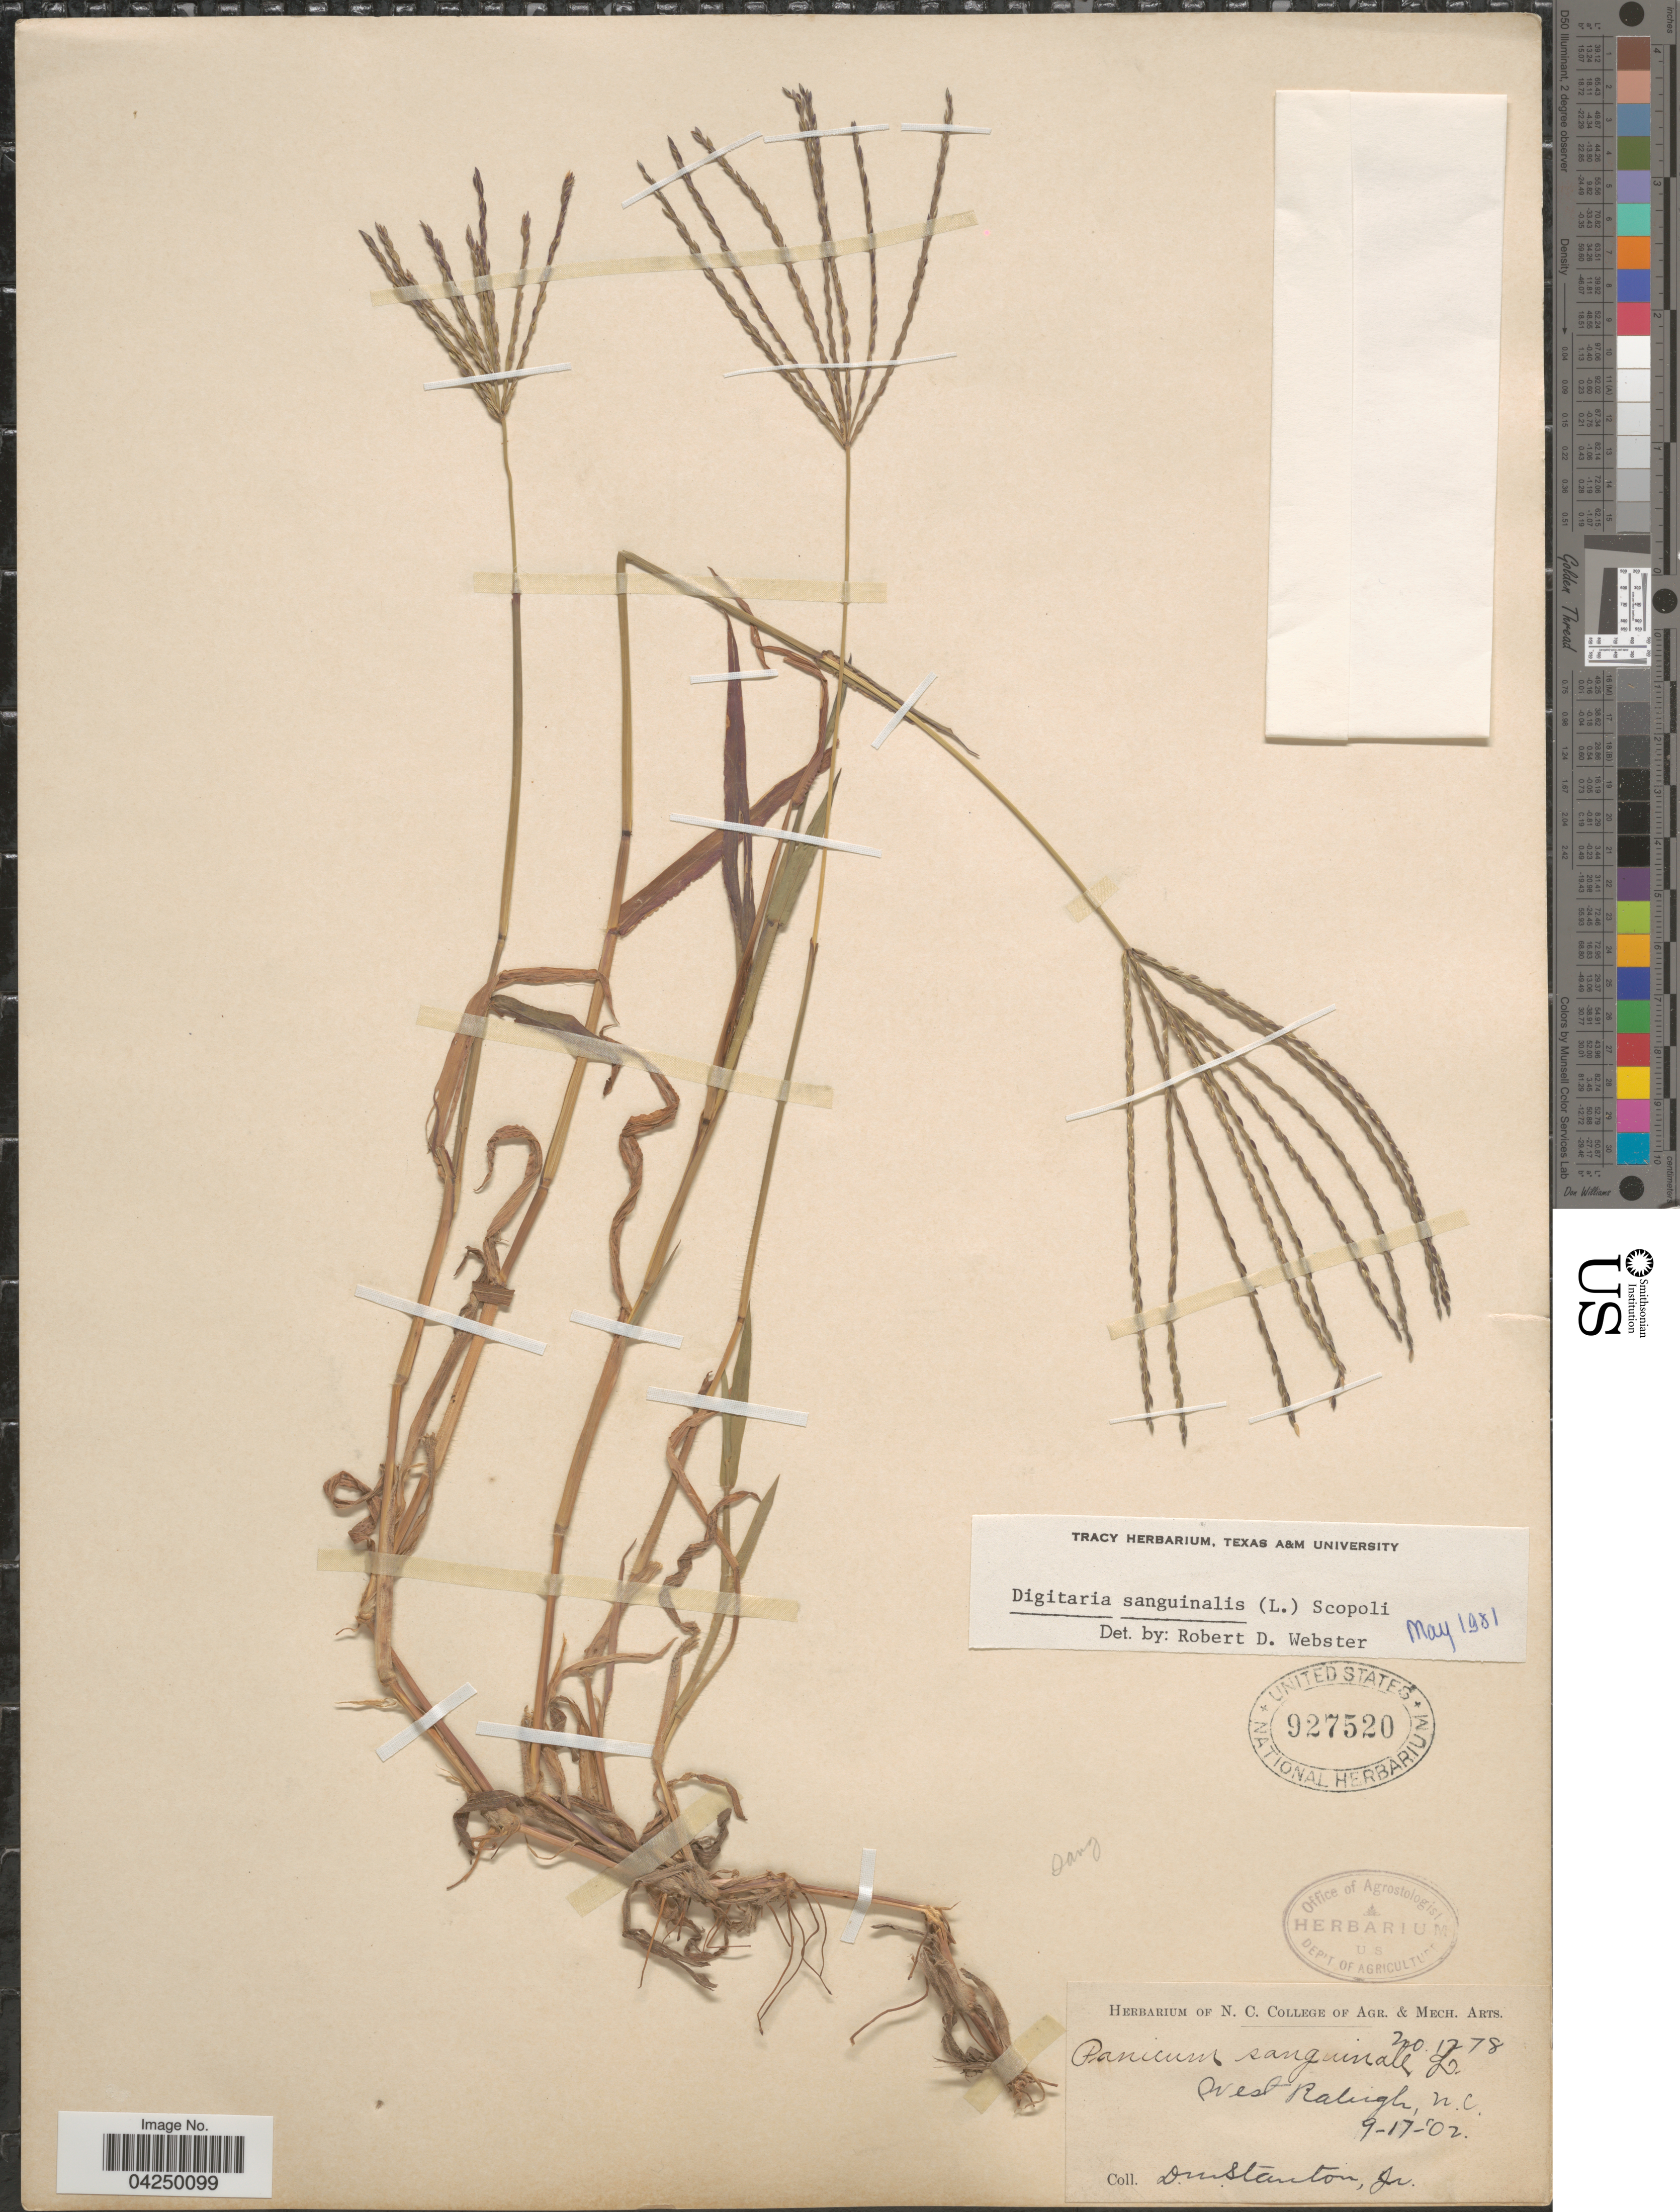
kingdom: Plantae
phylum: Tracheophyta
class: Liliopsida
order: Poales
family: Poaceae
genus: Digitaria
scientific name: Digitaria sanguinalis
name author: (L.) Scop.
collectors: D. Stanton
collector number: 1278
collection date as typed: Transcribed d/m/y: 17/9/2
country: United States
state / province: North Carolina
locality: West Raleigh.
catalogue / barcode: US 927520